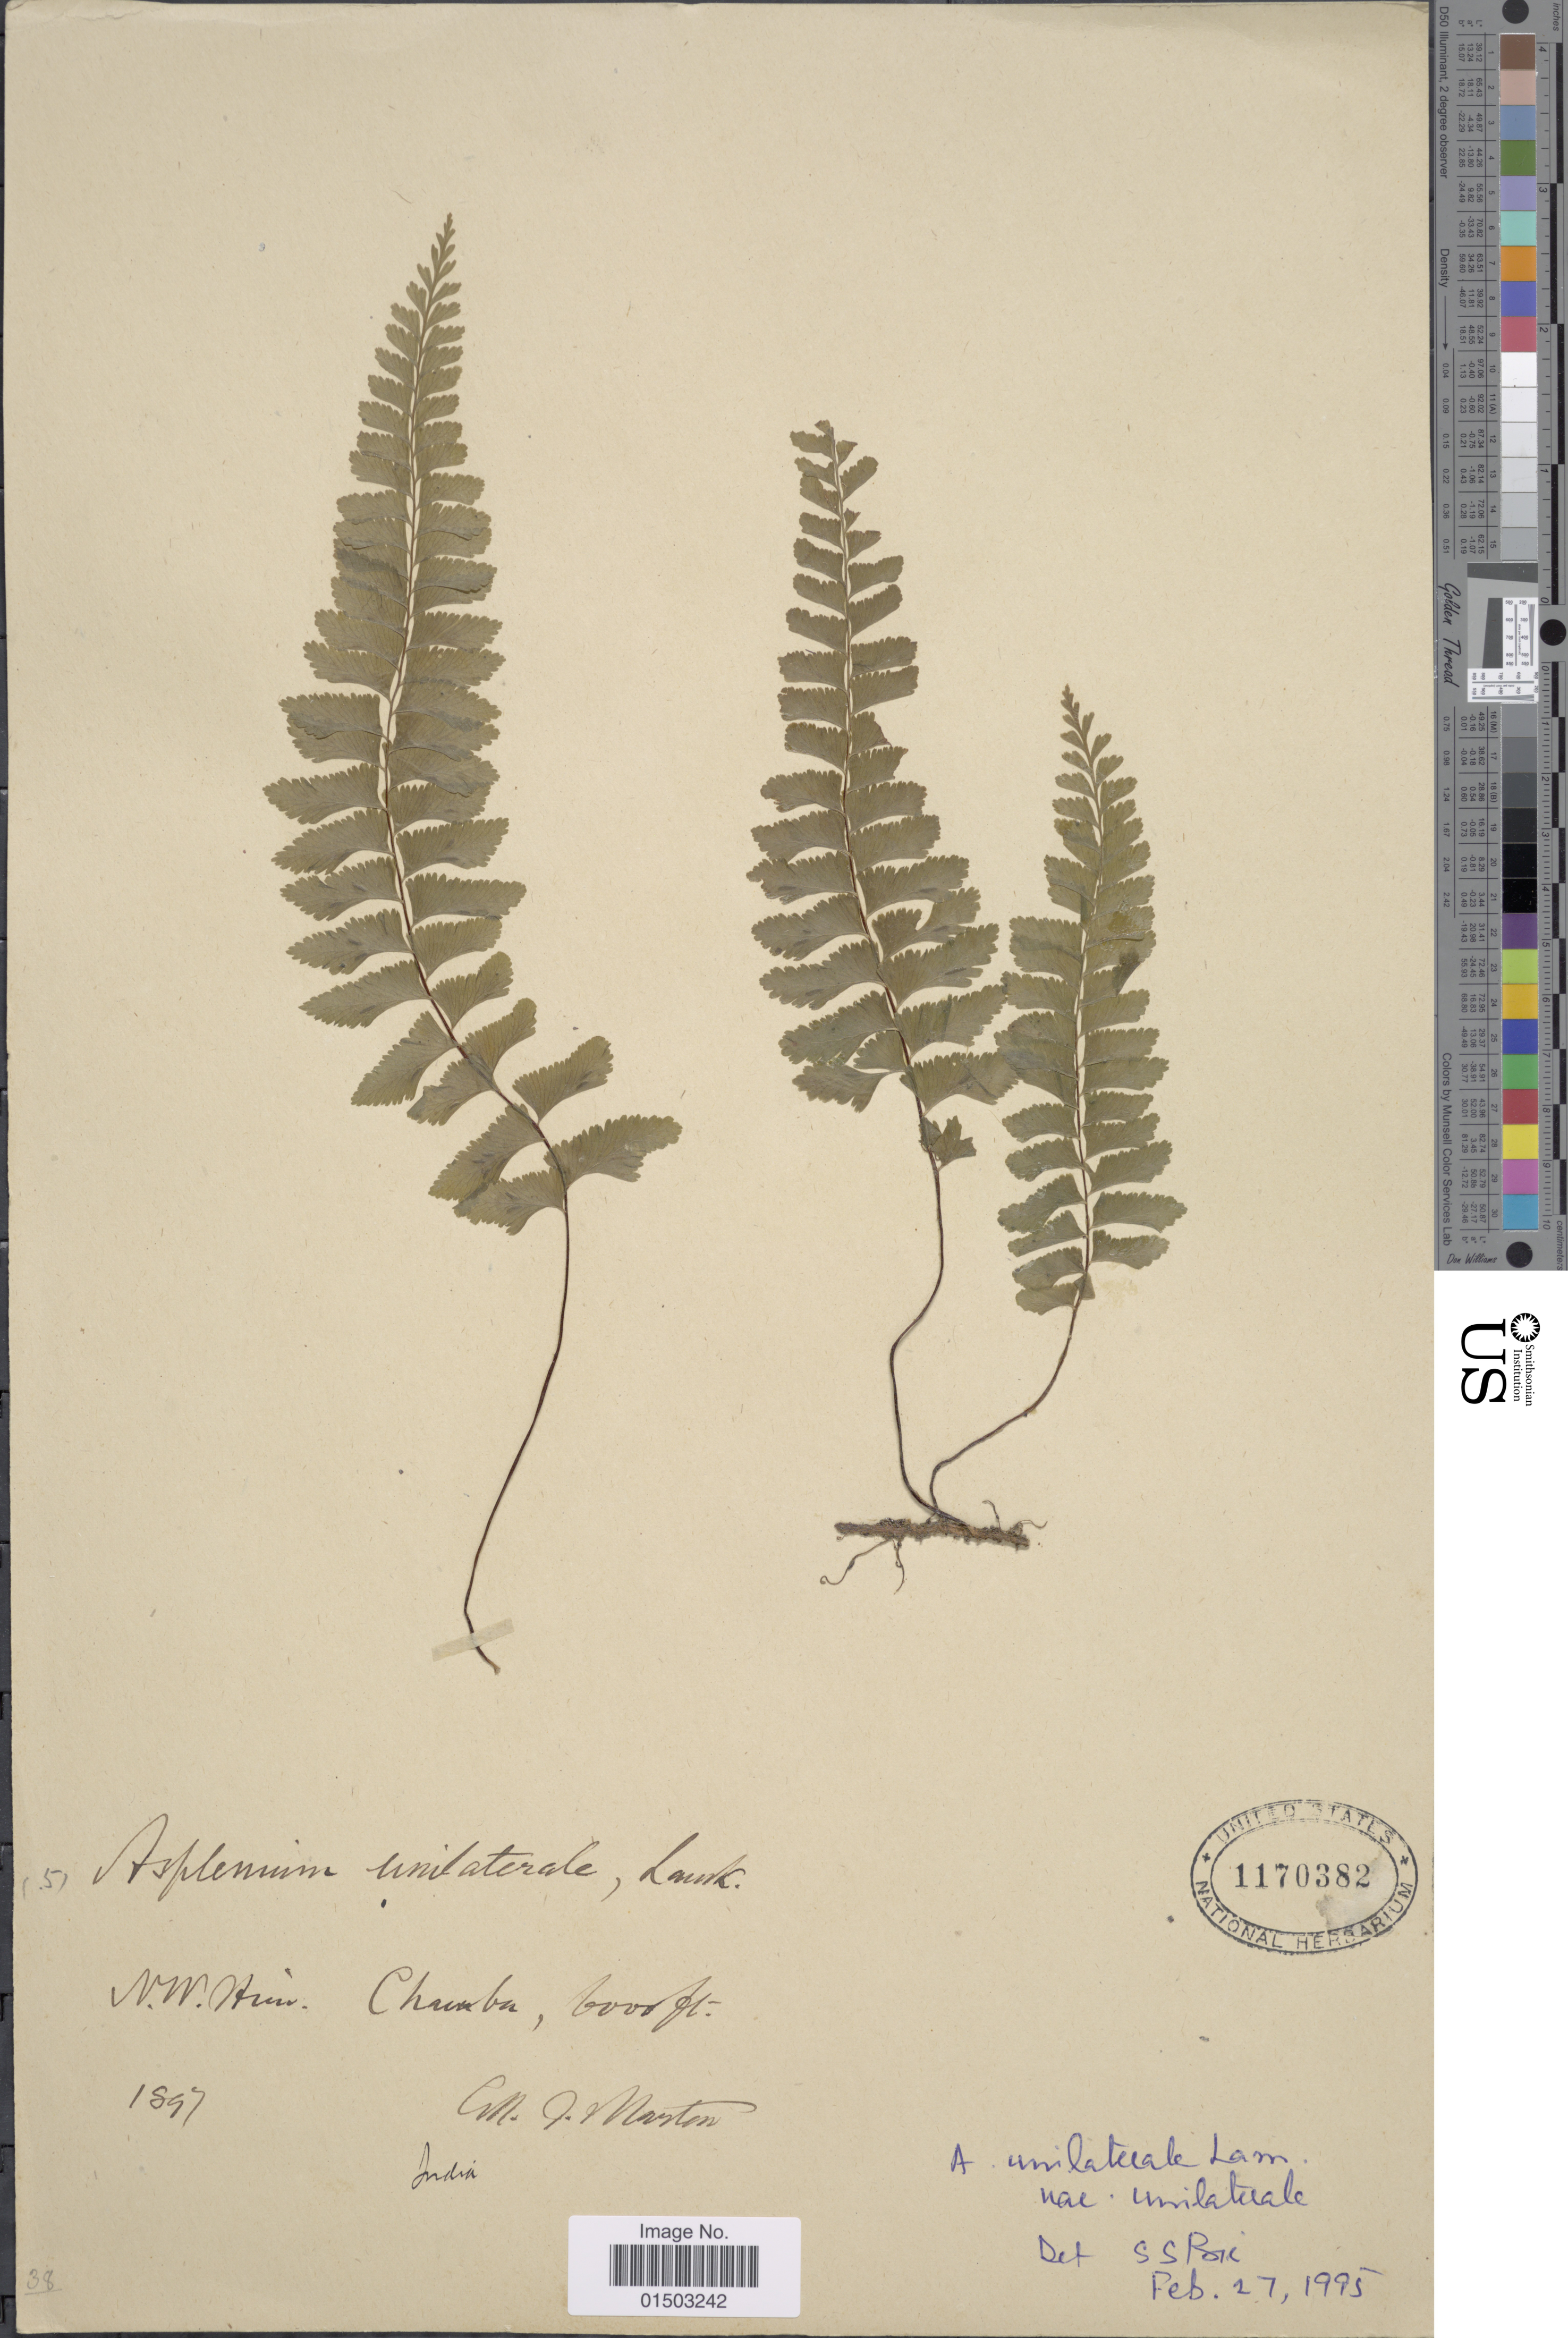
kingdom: Plantae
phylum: Tracheophyta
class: Polypodiopsida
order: Polypodiales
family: Aspleniaceae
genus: Hymenasplenium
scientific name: Hymenasplenium unilaterale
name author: (Lam.) Hayata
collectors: C. V. Morton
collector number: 151*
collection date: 1897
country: India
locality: N.W.A [illegible text] Chamba.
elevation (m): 1829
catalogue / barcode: US 1170382